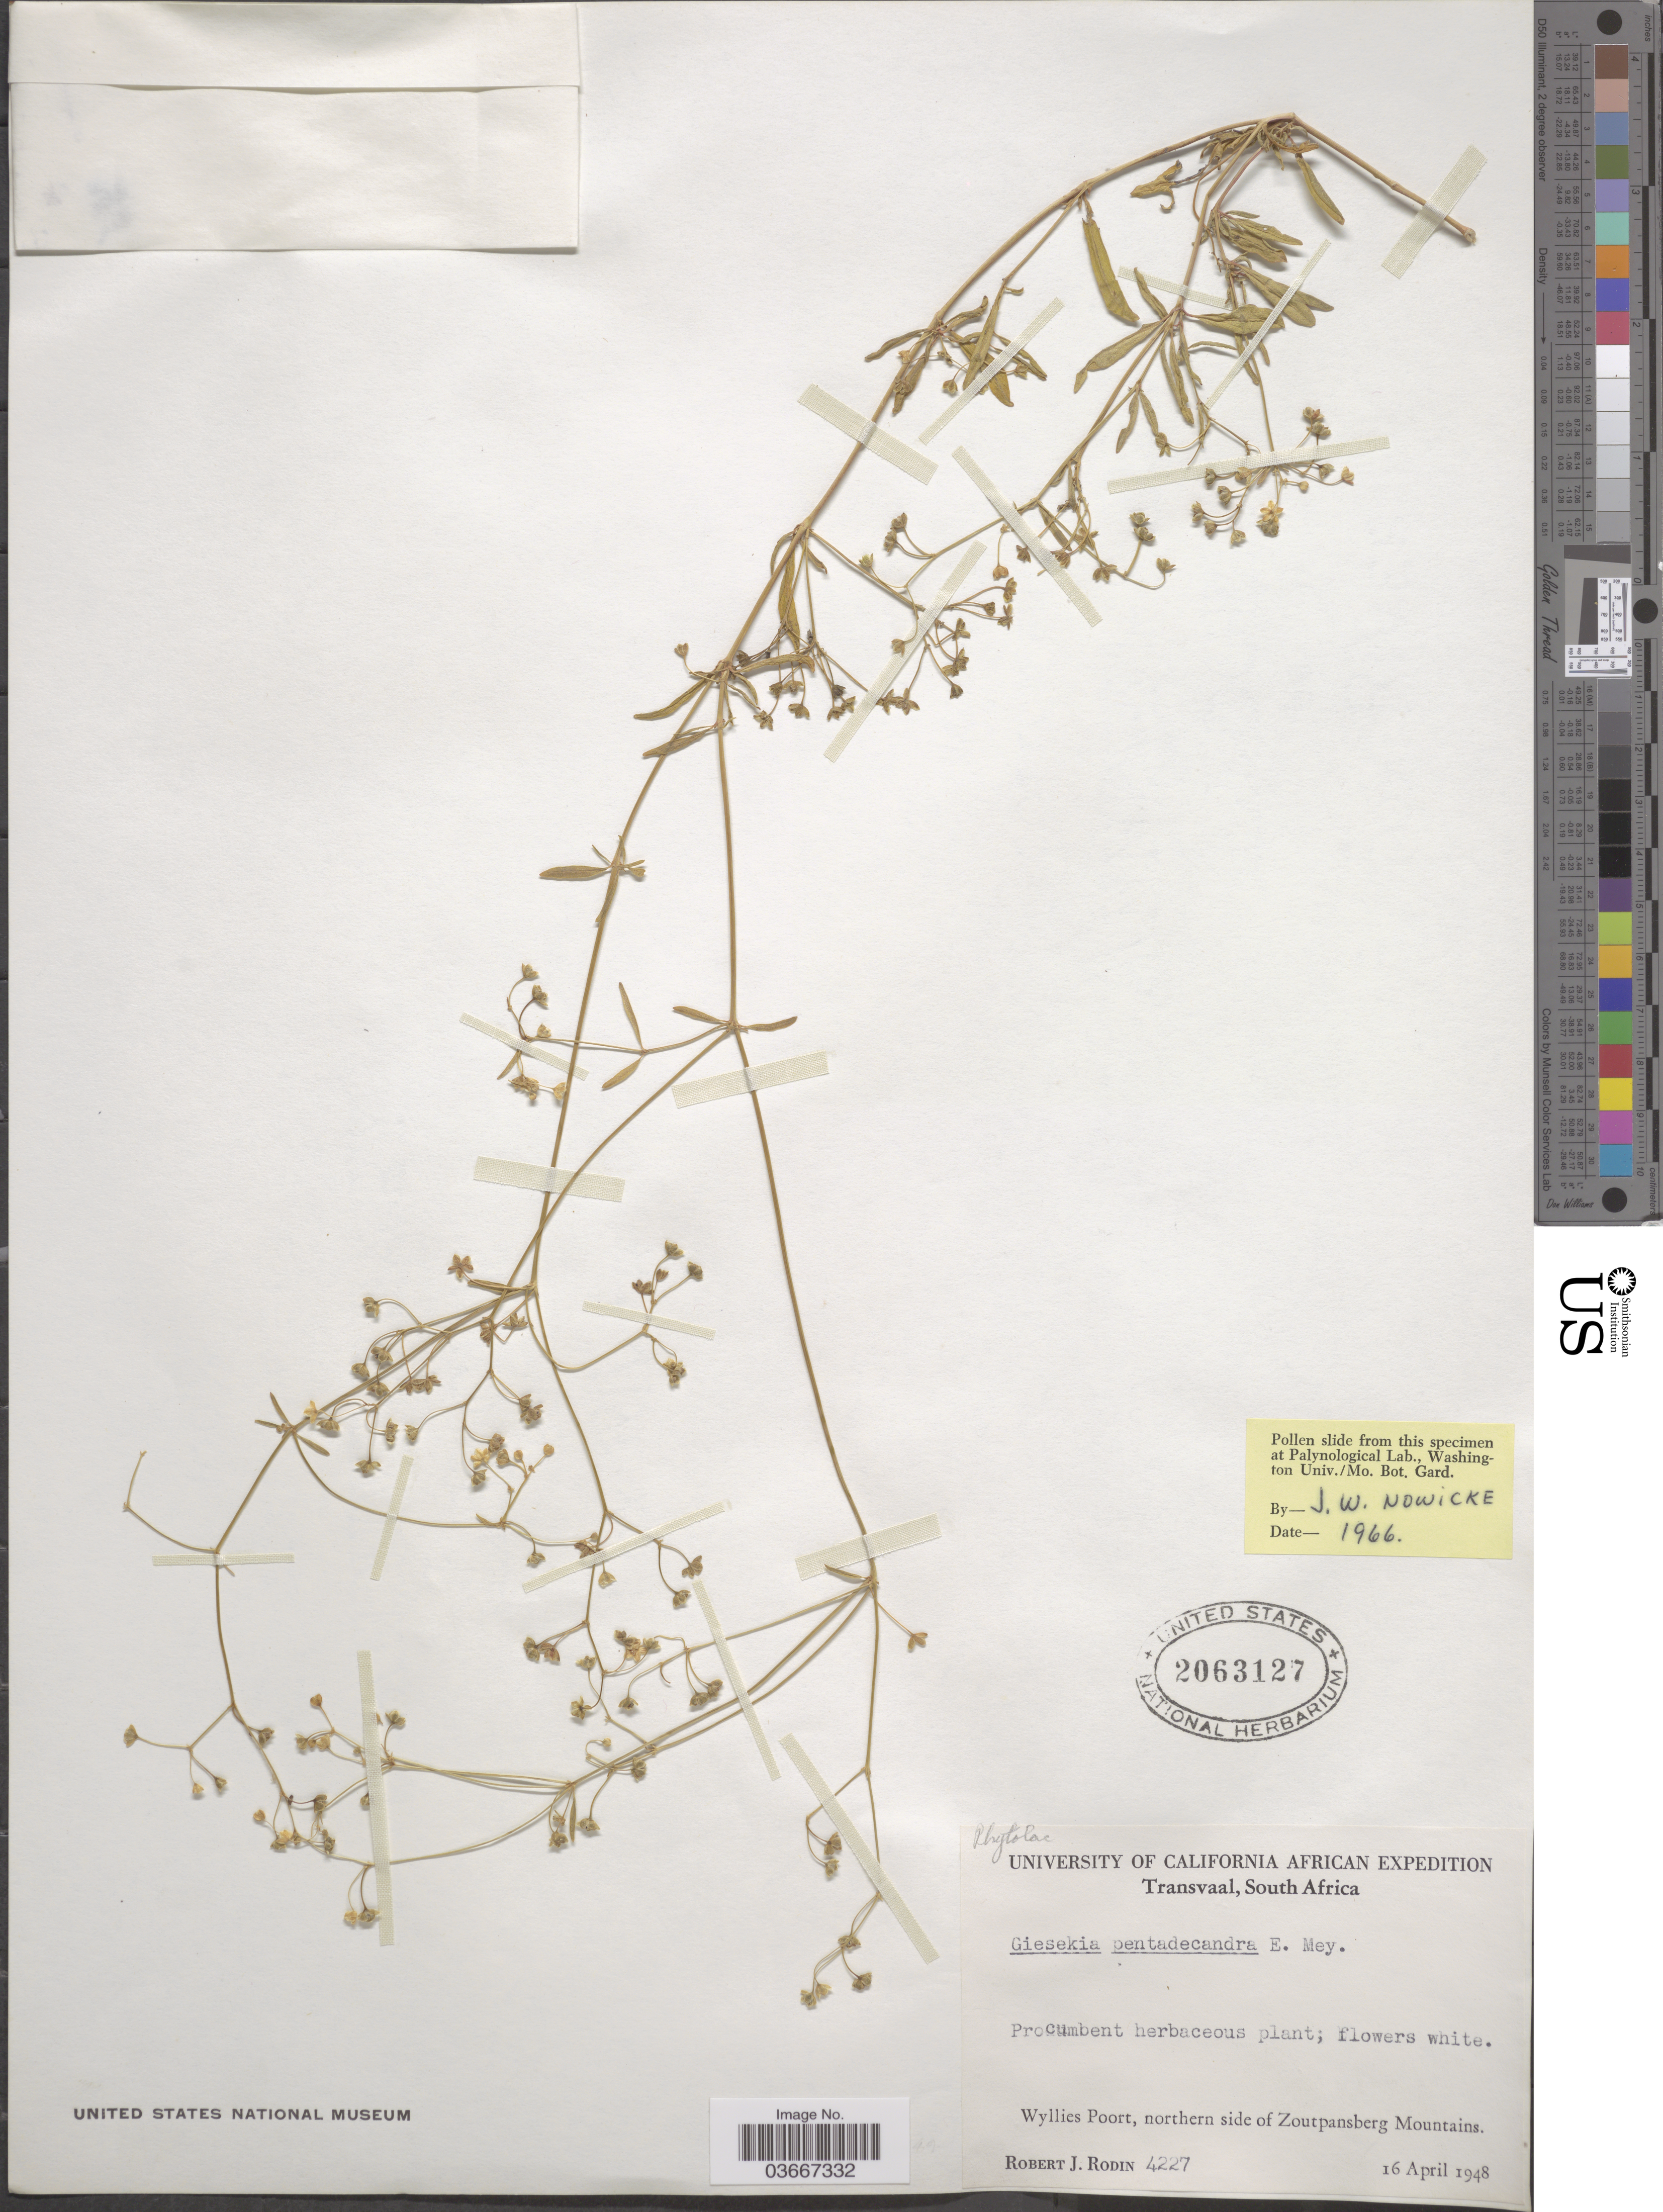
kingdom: Plantae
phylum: Tracheophyta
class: Magnoliopsida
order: Caryophyllales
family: Gisekiaceae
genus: Gisekia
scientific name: Gisekia pentadecandra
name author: E. Mey. ex Moq.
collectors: R. J. Rodin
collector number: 4227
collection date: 1948-04-16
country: South Africa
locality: Transvaal. Wyllies Poort, northern side of Zoutpansberg Mountains.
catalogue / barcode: US 2063127